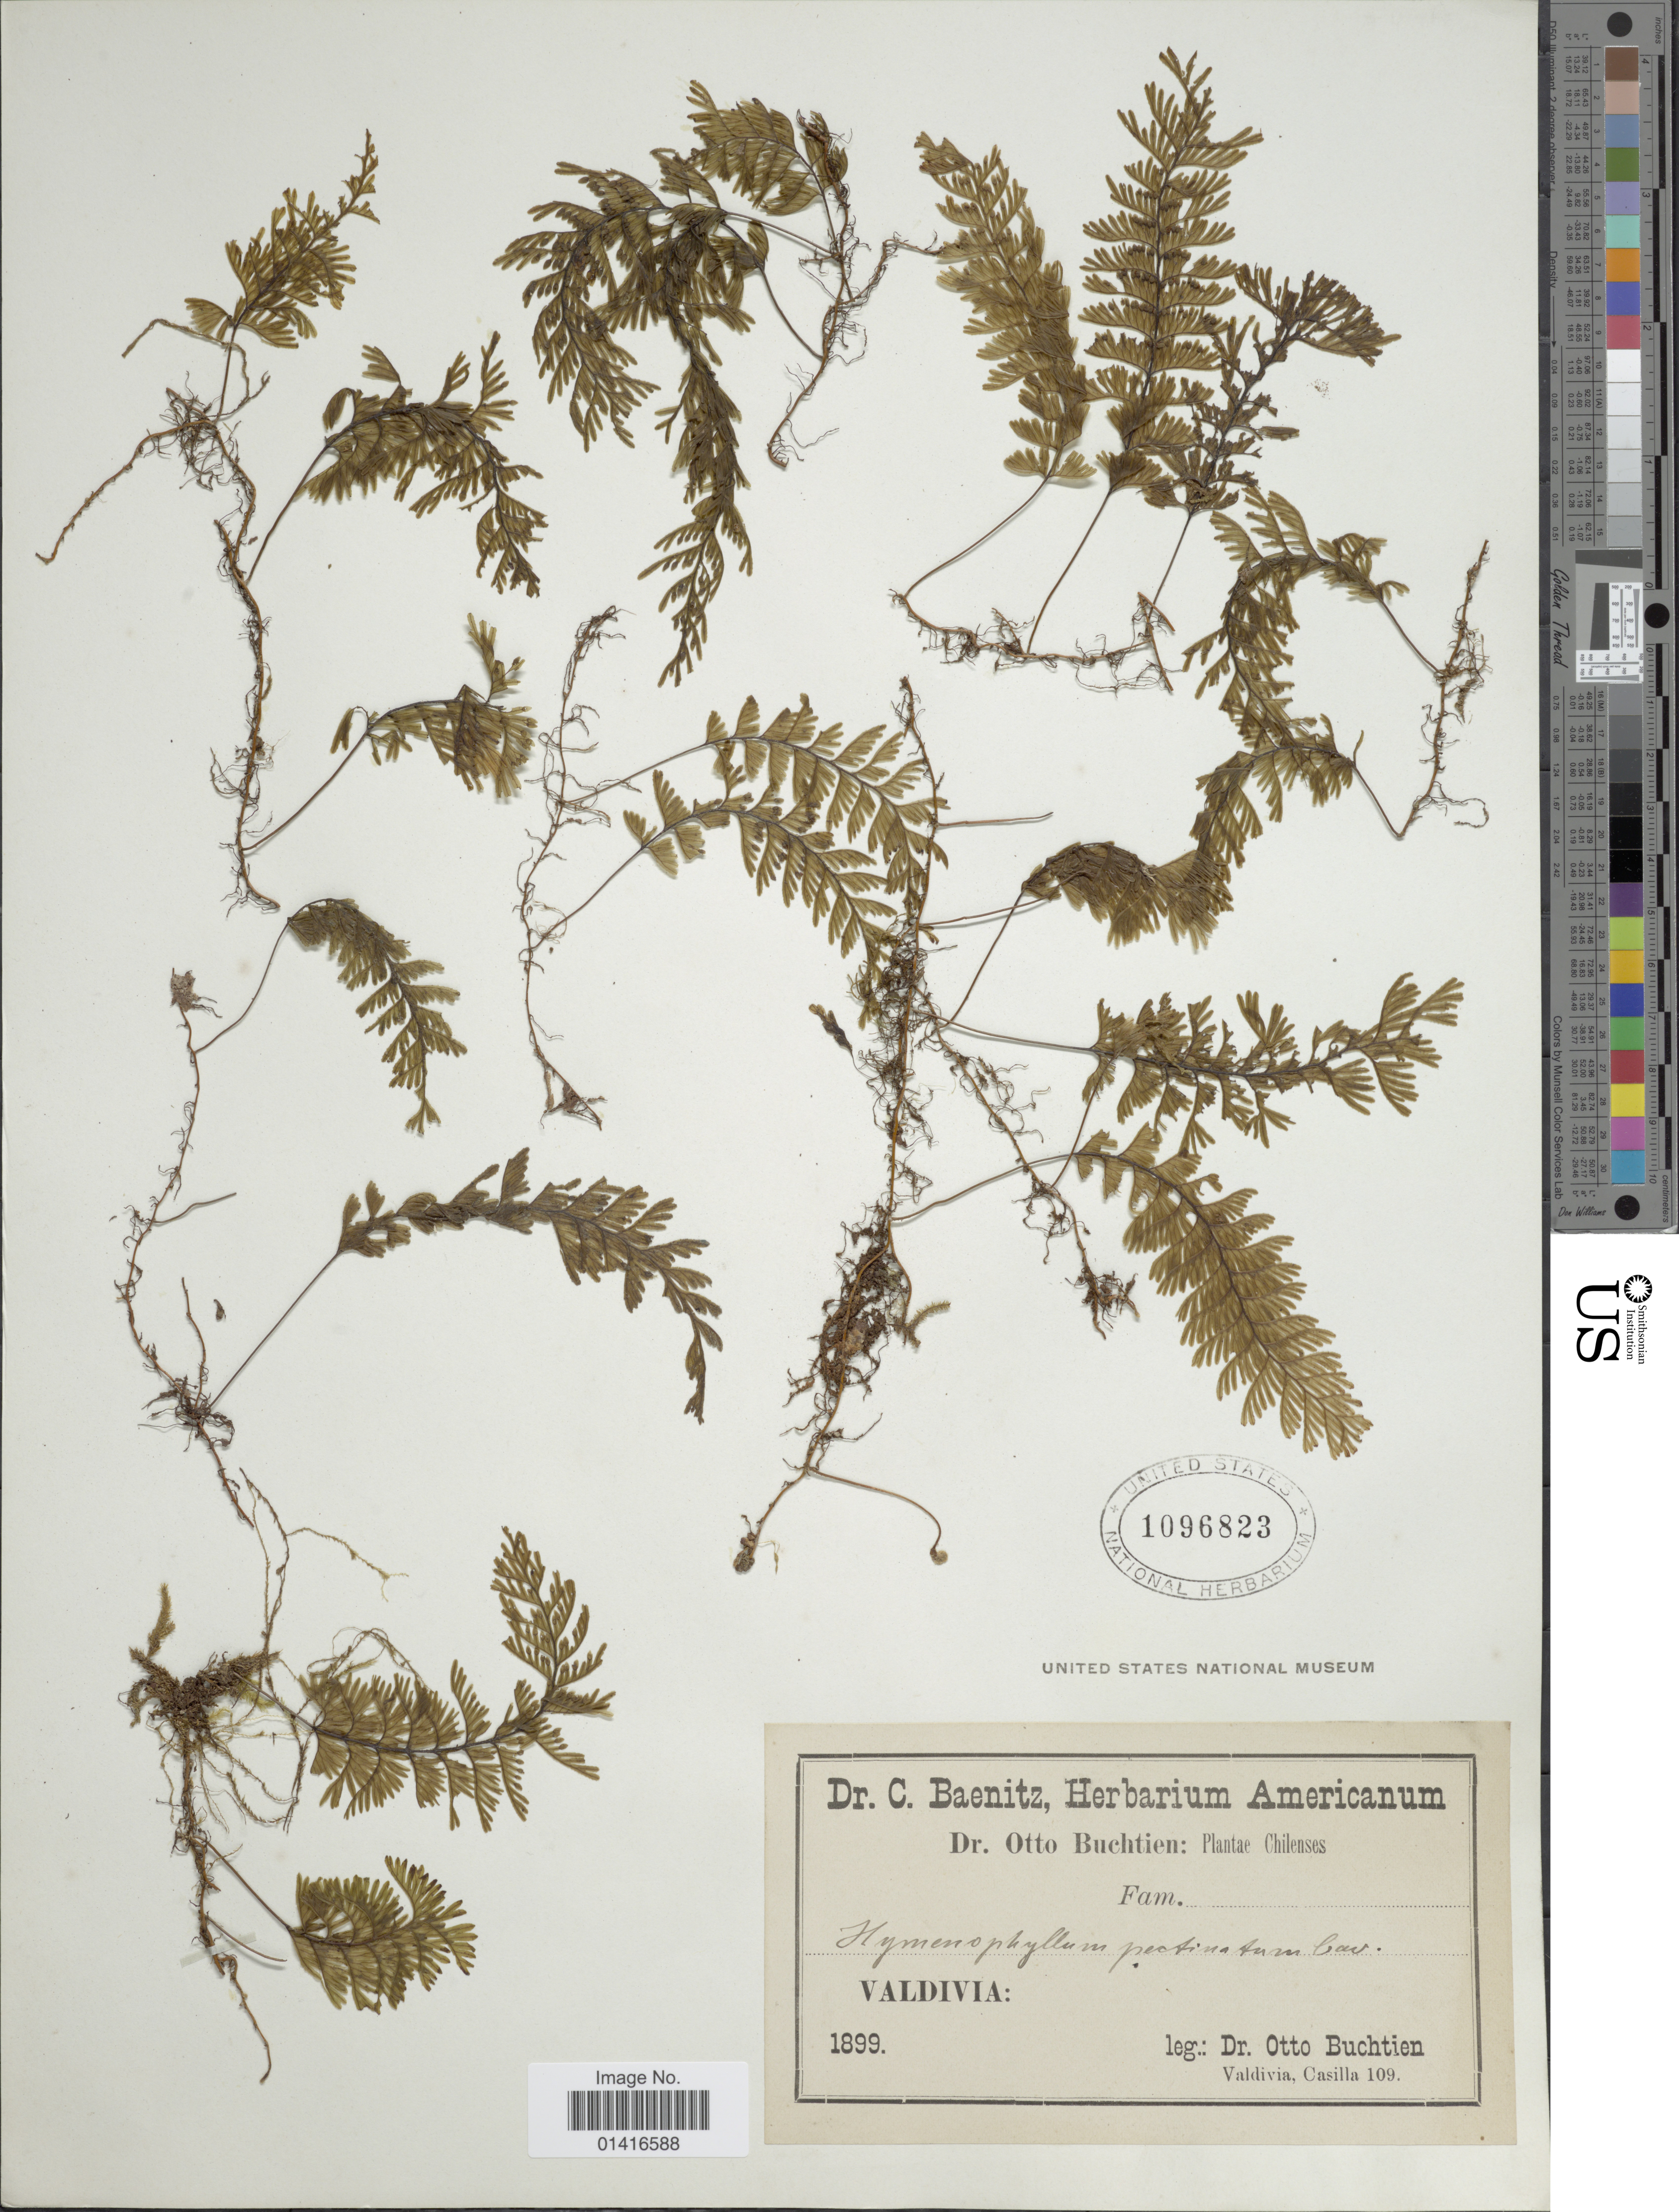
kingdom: Plantae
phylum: Tracheophyta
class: Polypodiopsida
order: Hymenophyllales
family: Hymenophyllaceae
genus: Hymenophyllum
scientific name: Hymenophyllum pectinatum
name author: Cav.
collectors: O. Buchtien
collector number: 109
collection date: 1899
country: Chile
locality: Valdivia, Casilla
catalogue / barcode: US 1096823